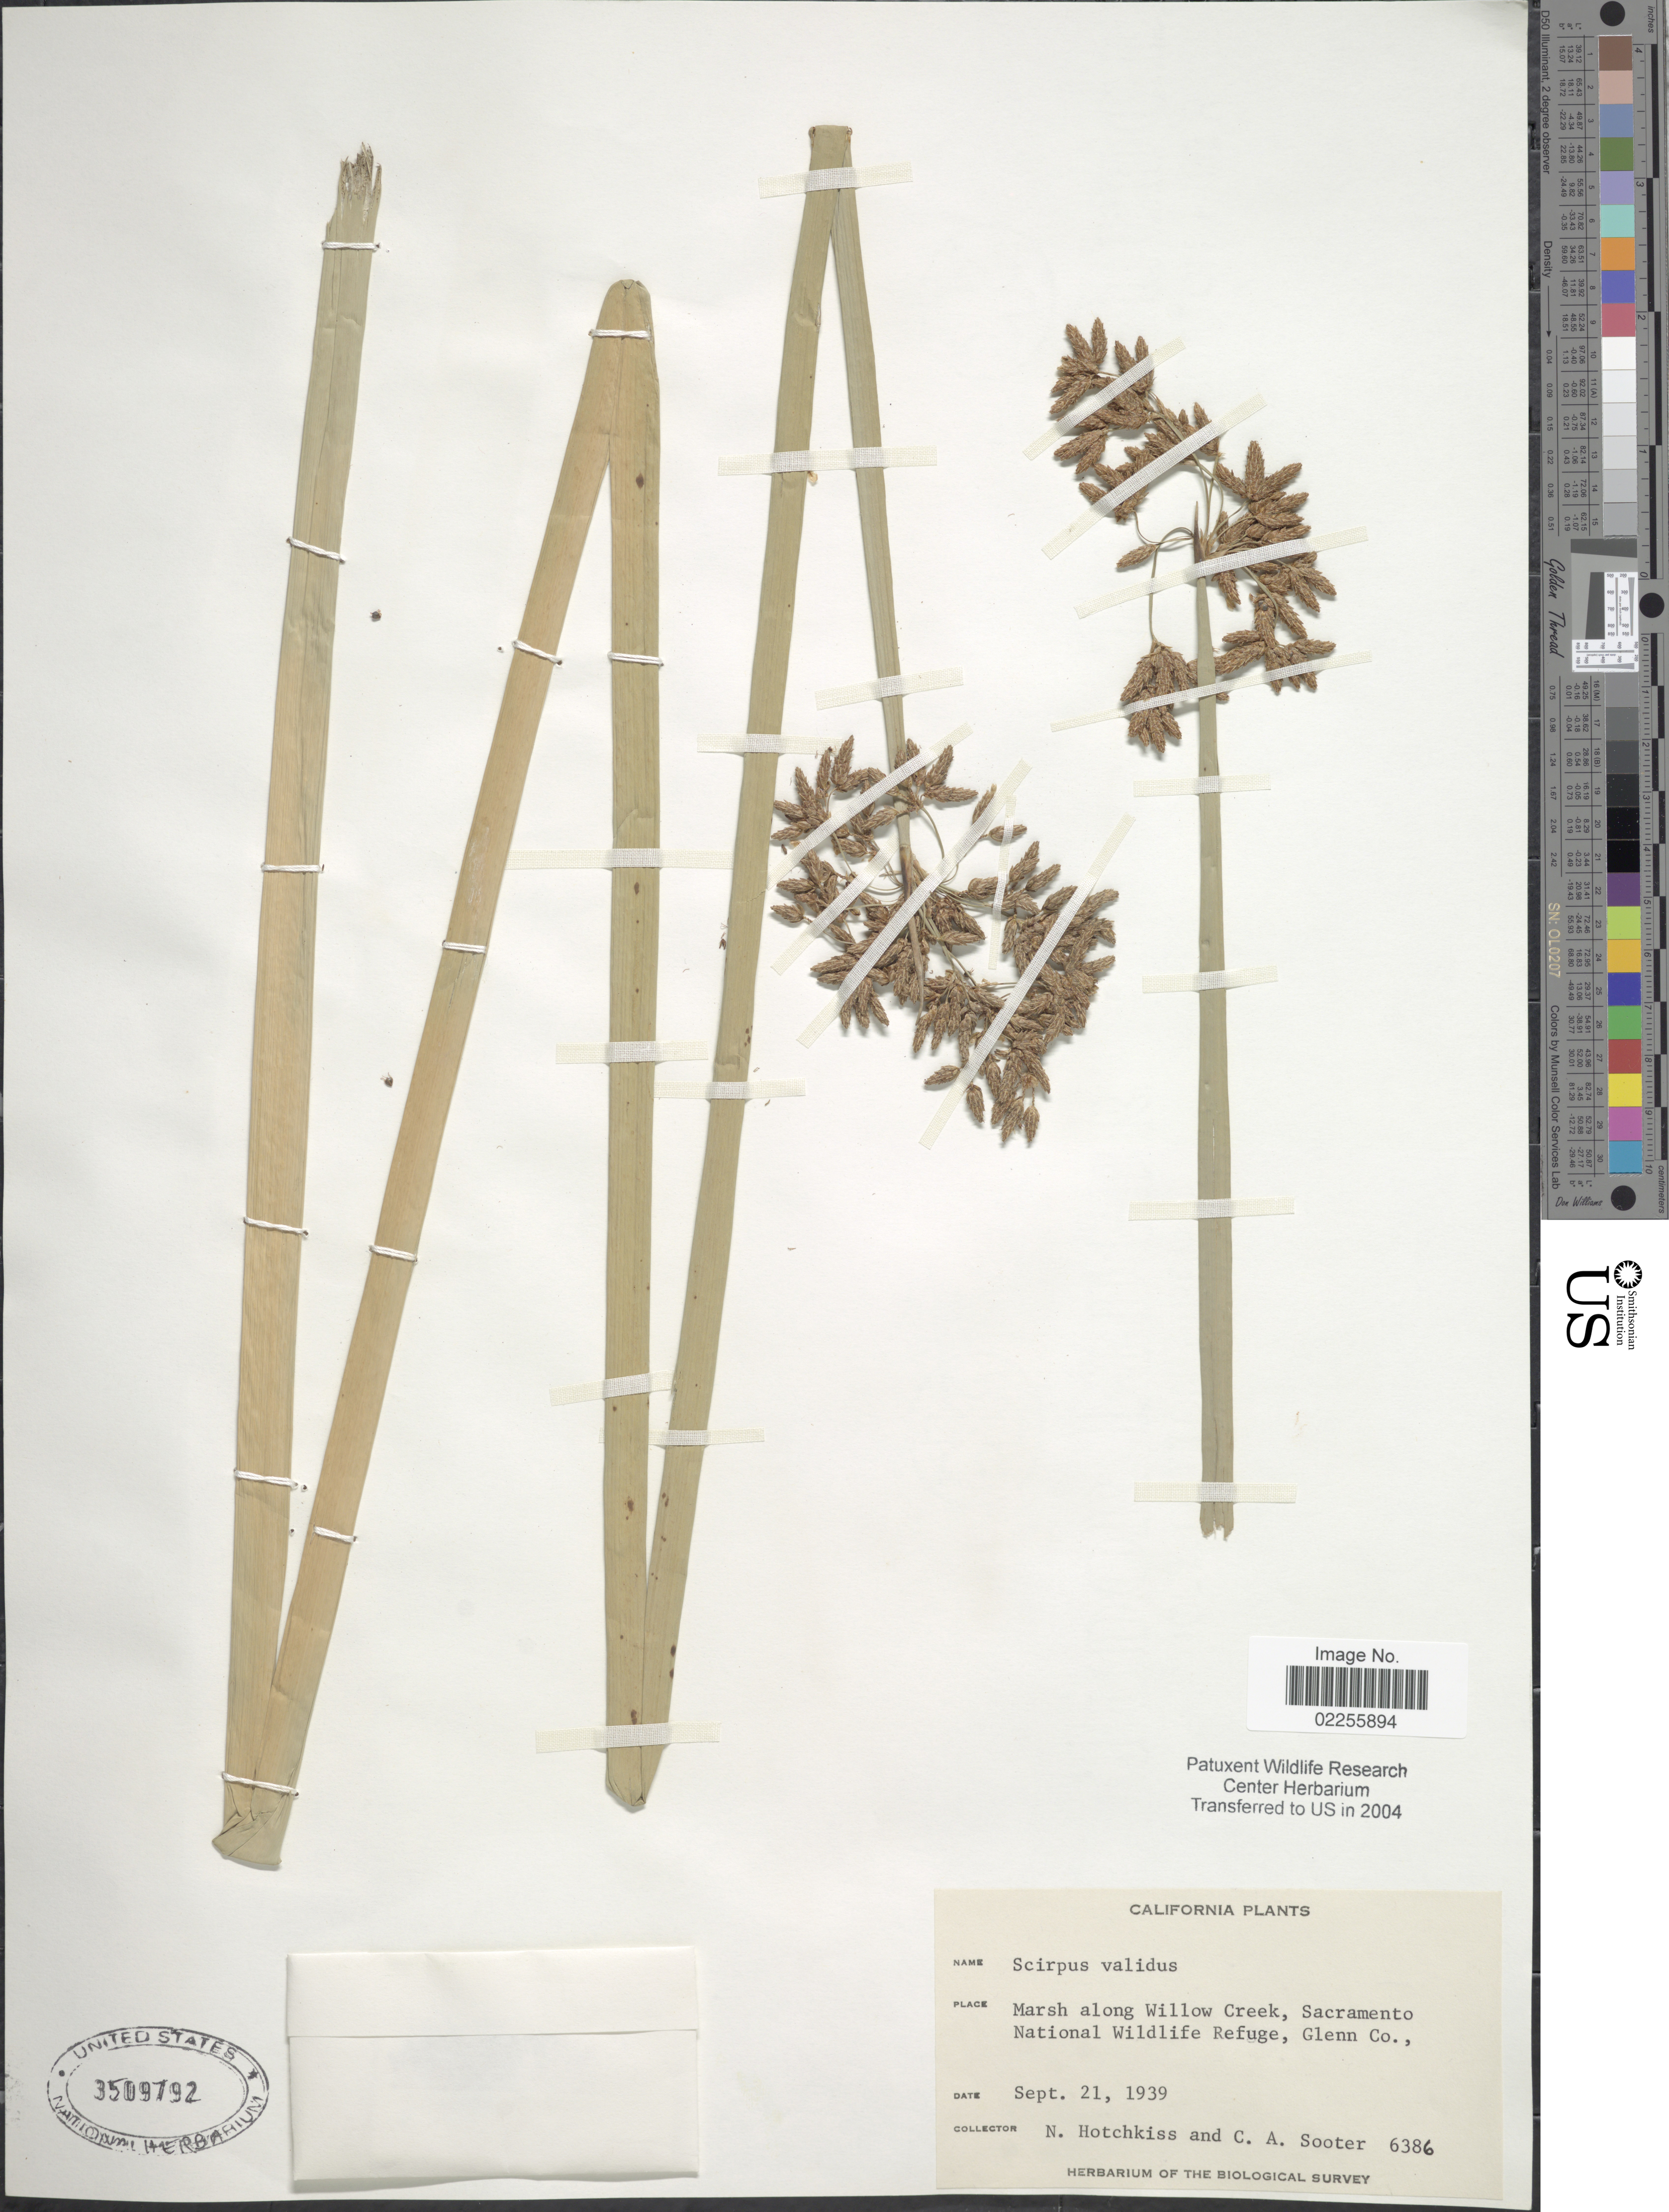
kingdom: Plantae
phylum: Tracheophyta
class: Liliopsida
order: Poales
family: Cyperaceae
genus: Schoenoplectus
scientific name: Schoenoplectus tabernaemontani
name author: (C.C. Gmel.) Palla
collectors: N. Hotchkiss & C. Sooter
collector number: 6386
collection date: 1939-09-21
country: United States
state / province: California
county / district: Sacramento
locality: Marsh along Willow Creek, Sacramento National Wildlife Refuge, Glenn Co.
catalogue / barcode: US 3509792